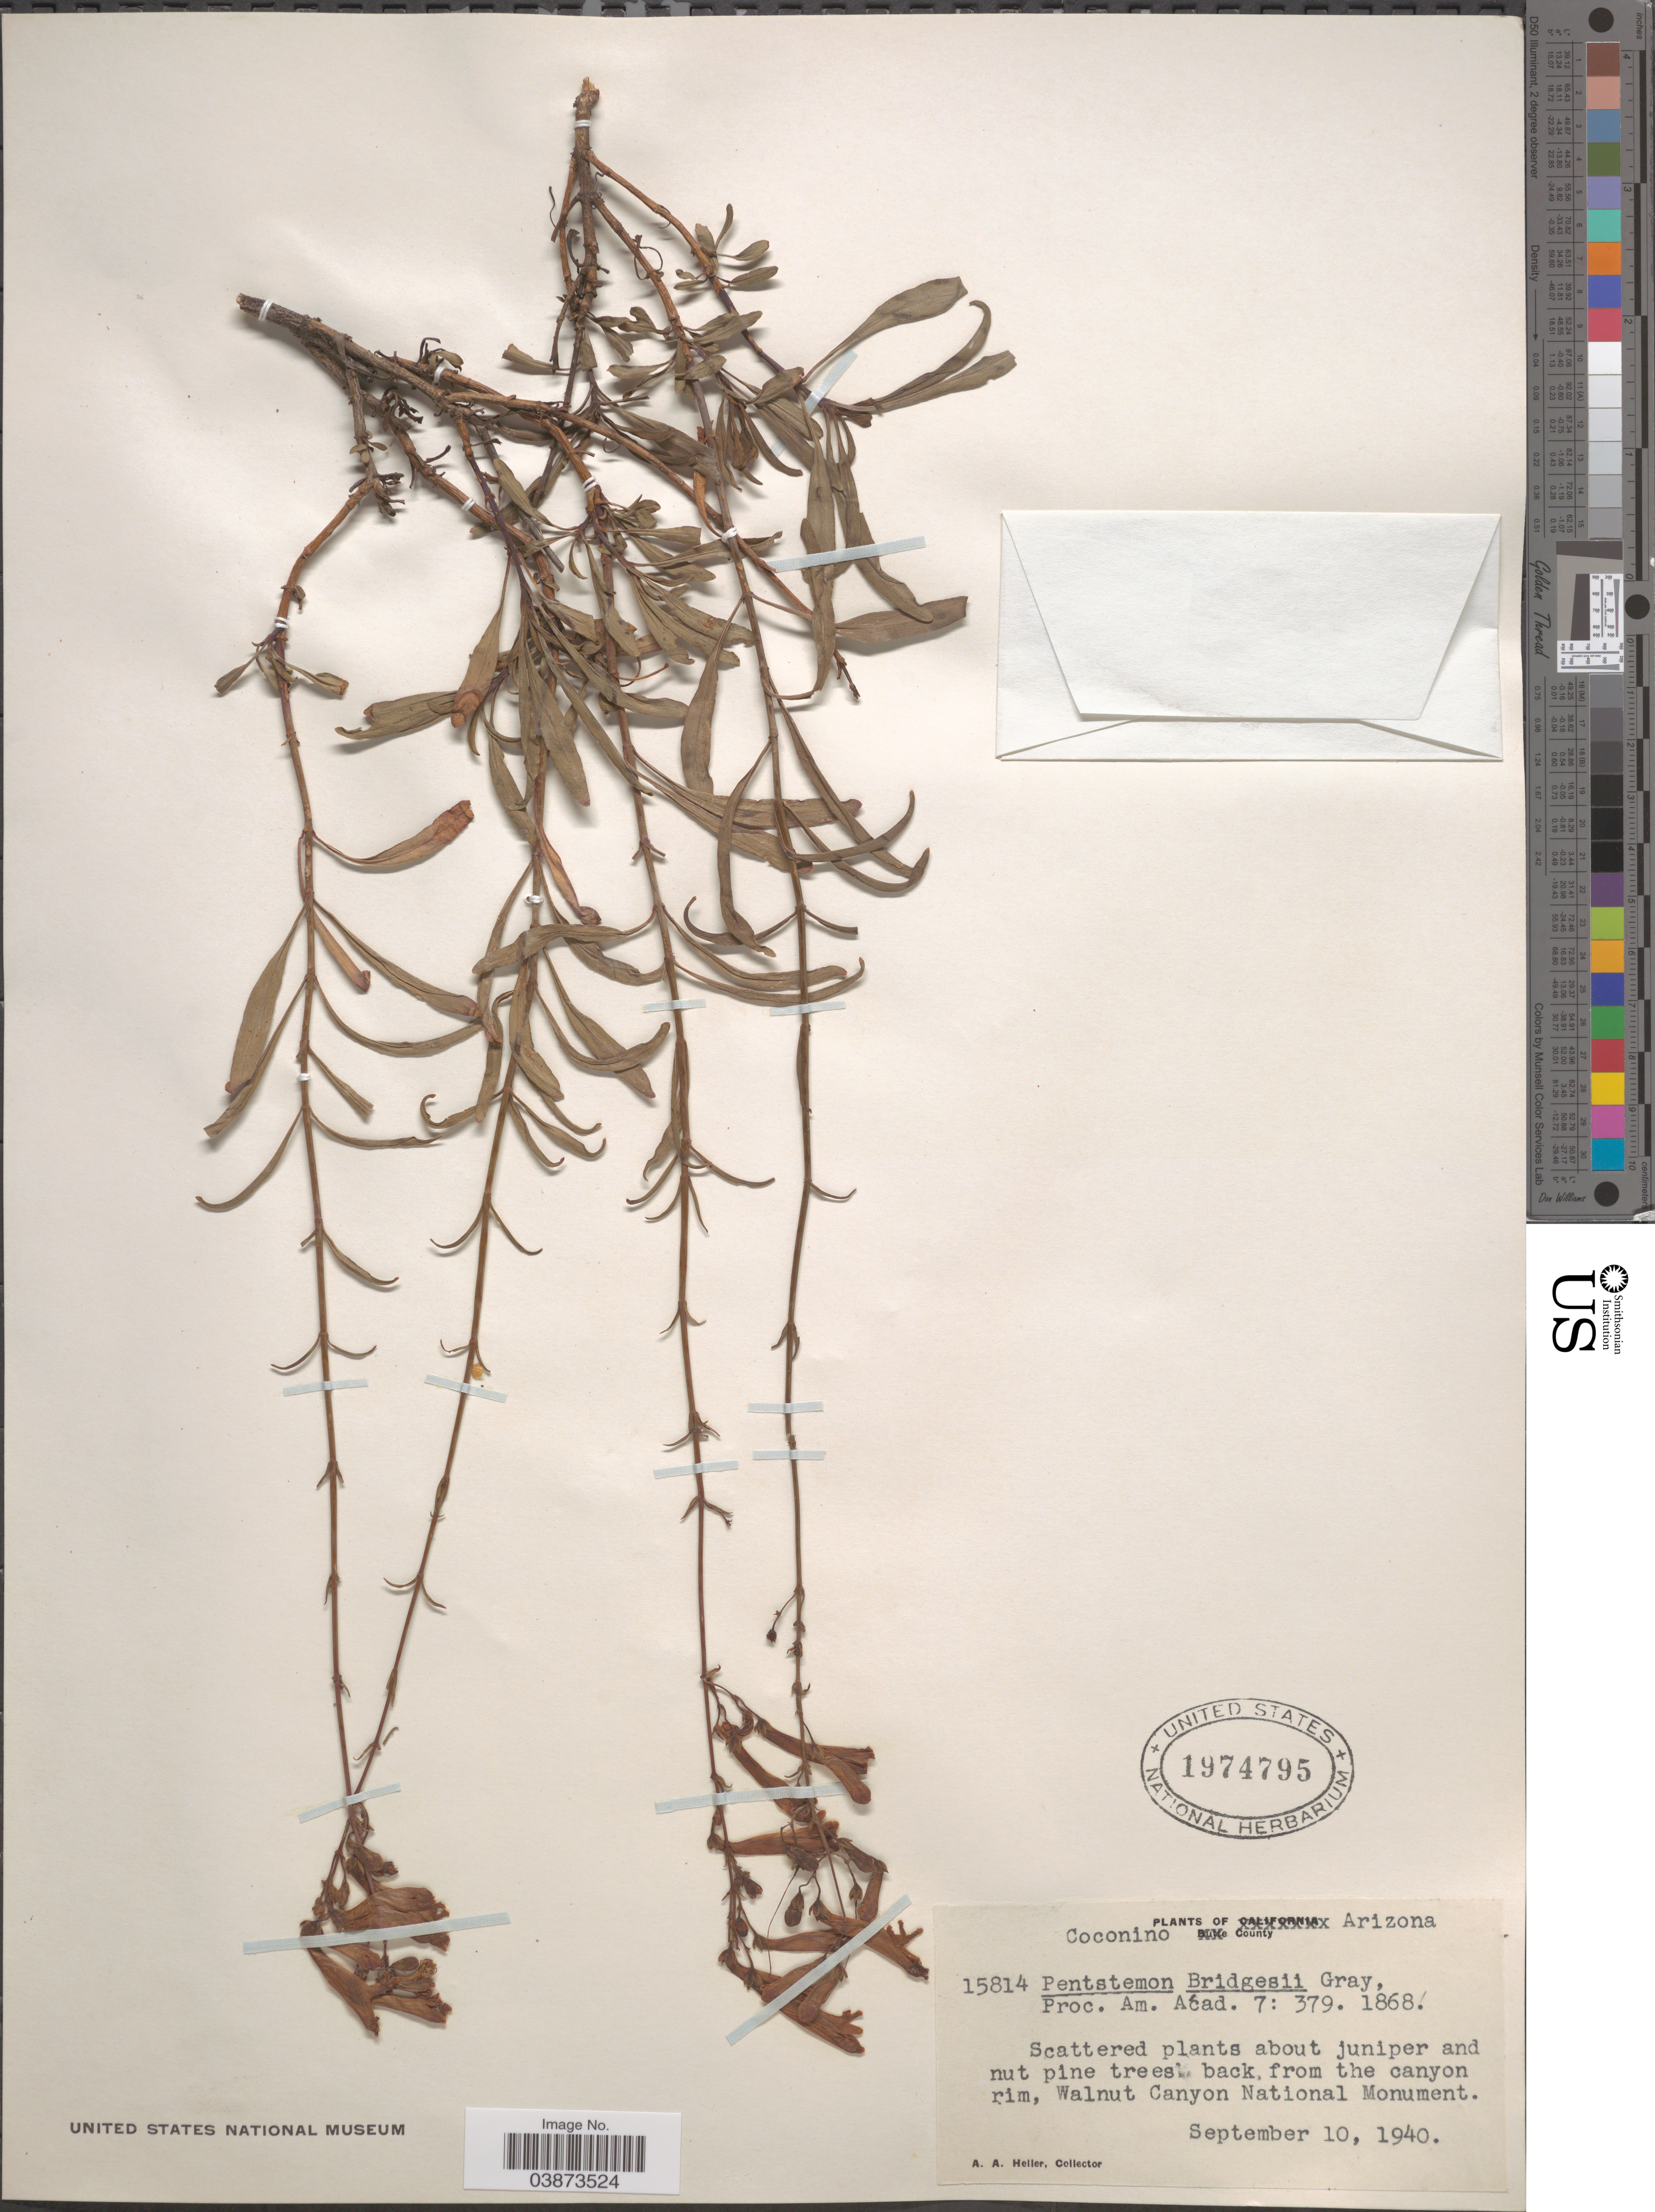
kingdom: Plantae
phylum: Tracheophyta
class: Magnoliopsida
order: Lamiales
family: Plantaginaceae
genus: Penstemon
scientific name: Penstemon bridgesii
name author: A. Gray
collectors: A. A. Heller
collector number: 15814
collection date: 1940-09-10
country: United States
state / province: Arizona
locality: Coconino County. Walnut Canyon National Monument.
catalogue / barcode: US 1974795